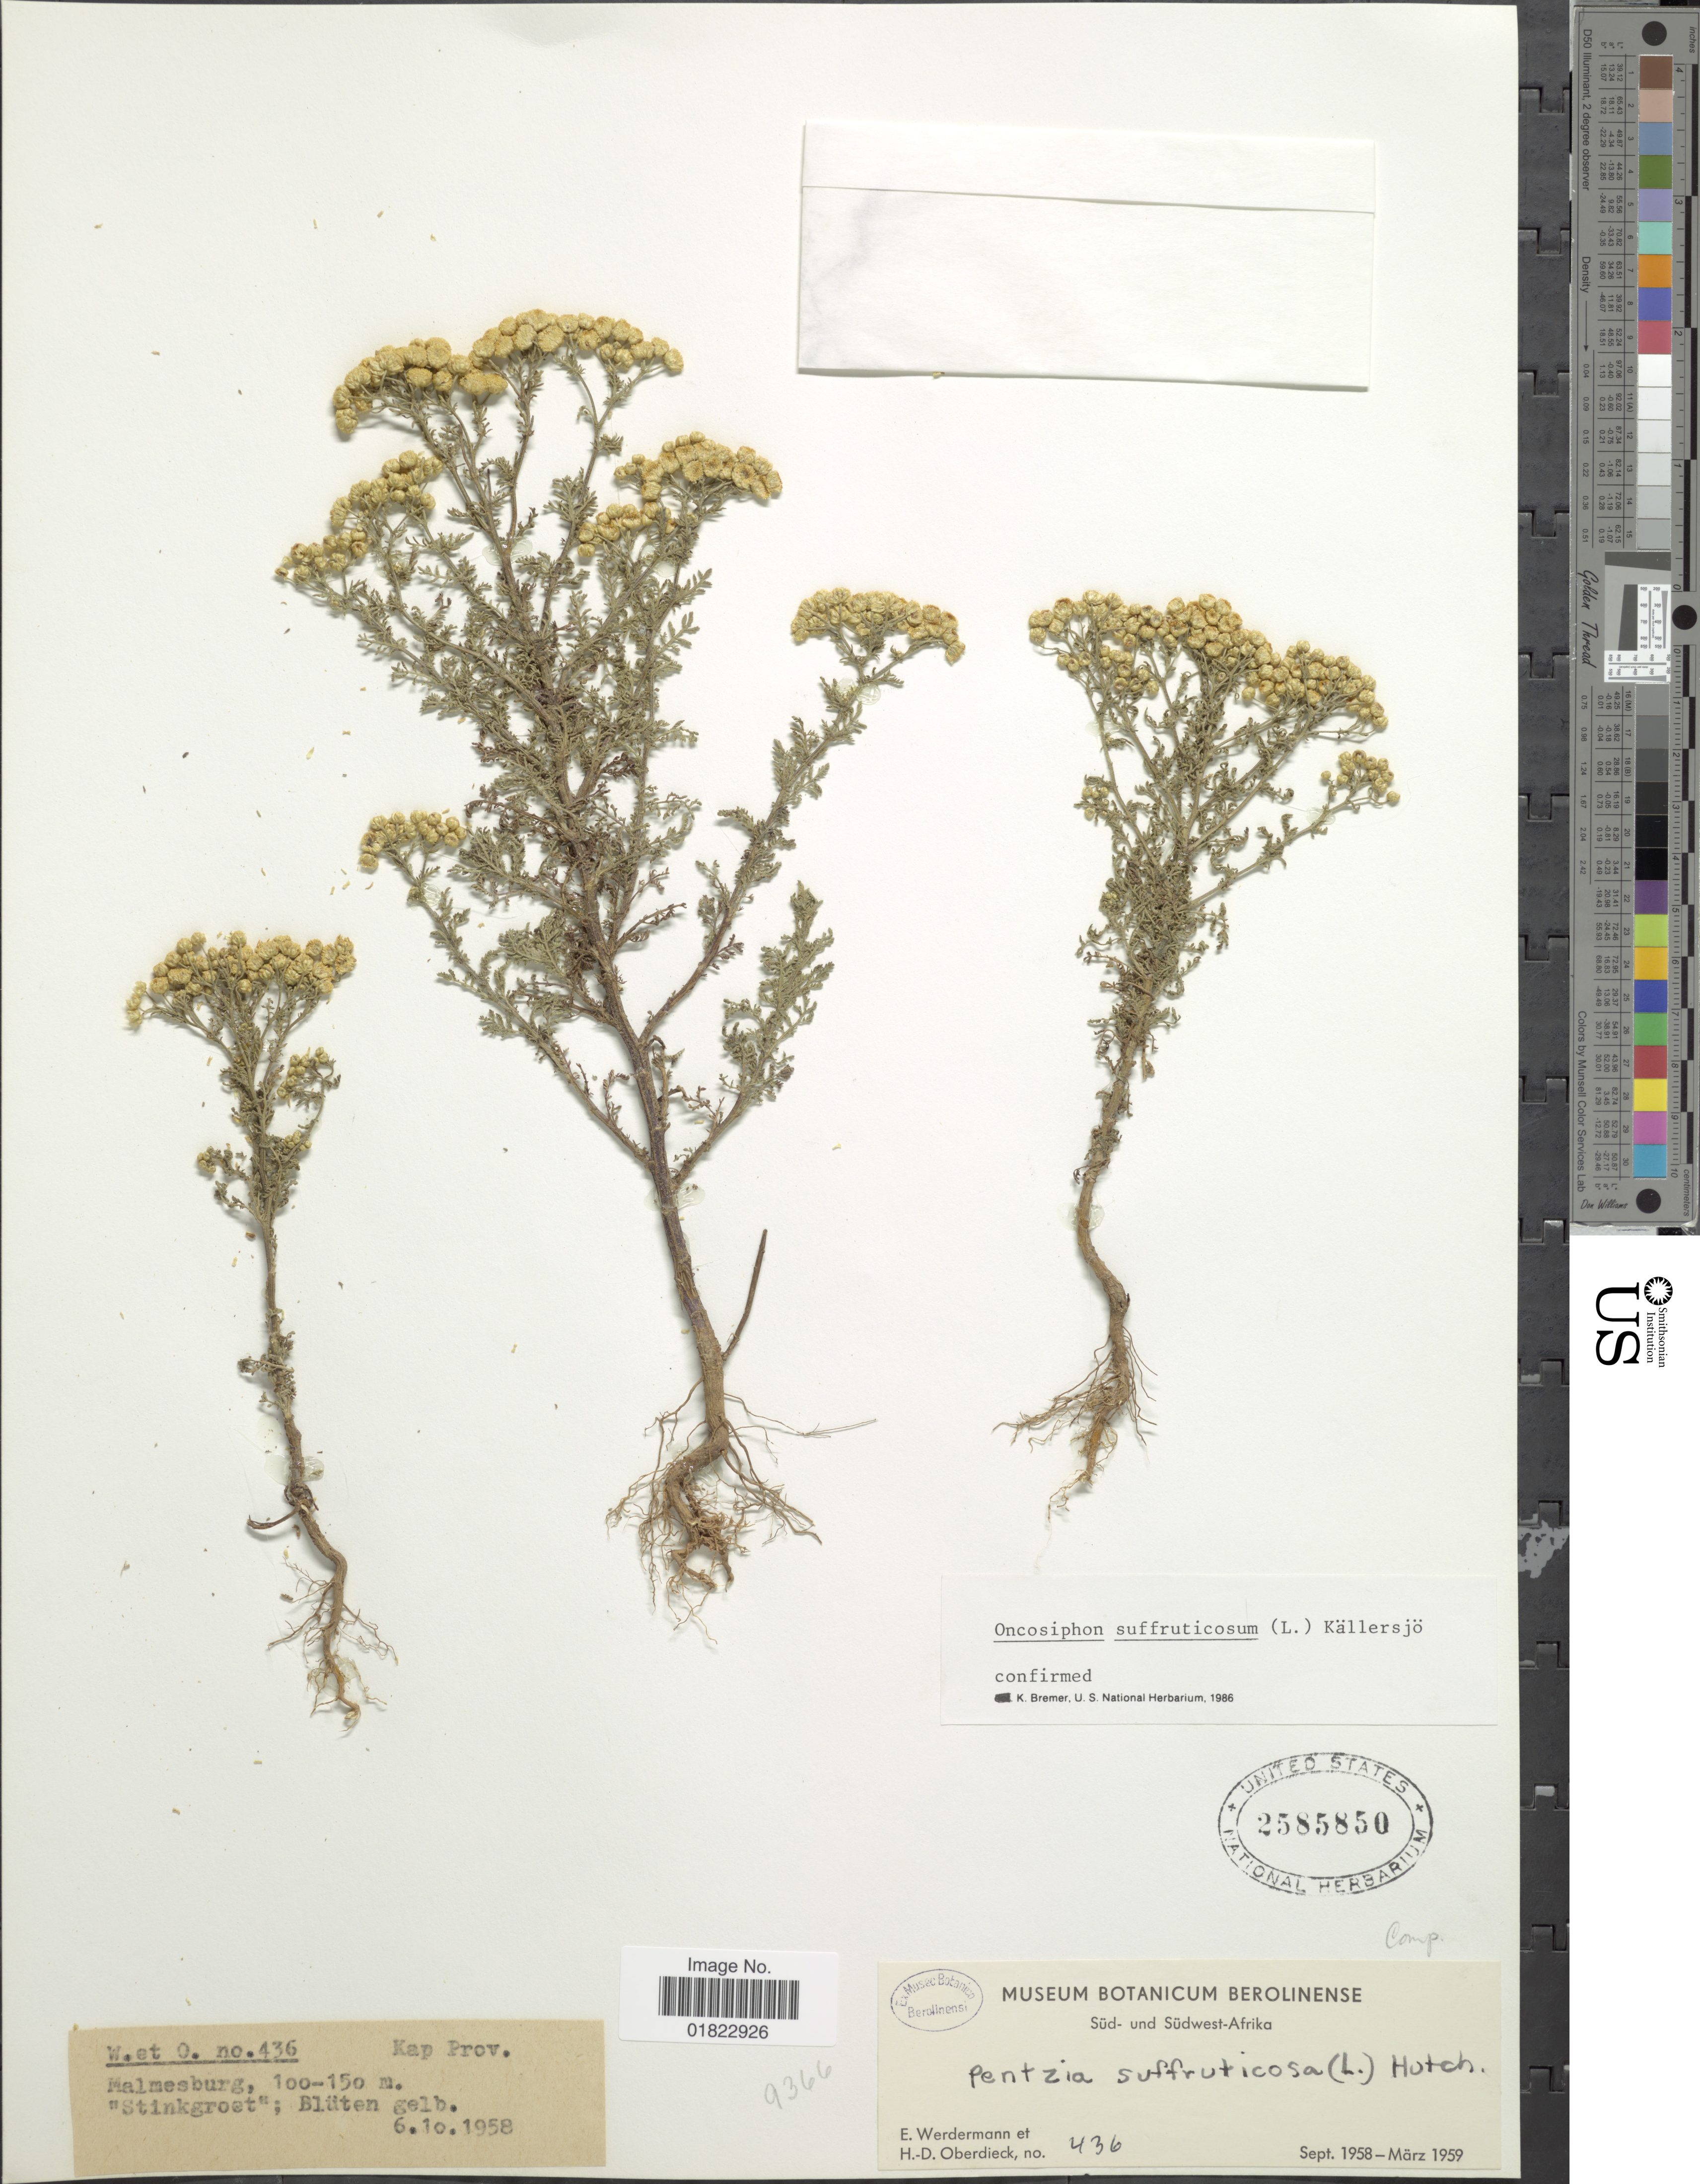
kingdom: Plantae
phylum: Tracheophyta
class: Magnoliopsida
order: Asterales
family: Asteraceae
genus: Oncosiphon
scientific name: Oncosiphon suffruticosum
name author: (L.) Källersjö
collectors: E. Werdermann & H. Oberdieck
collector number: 436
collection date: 1958-10-06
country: South Africa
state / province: Western Cape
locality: Kap Prov. Malmesburg.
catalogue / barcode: US 2585850